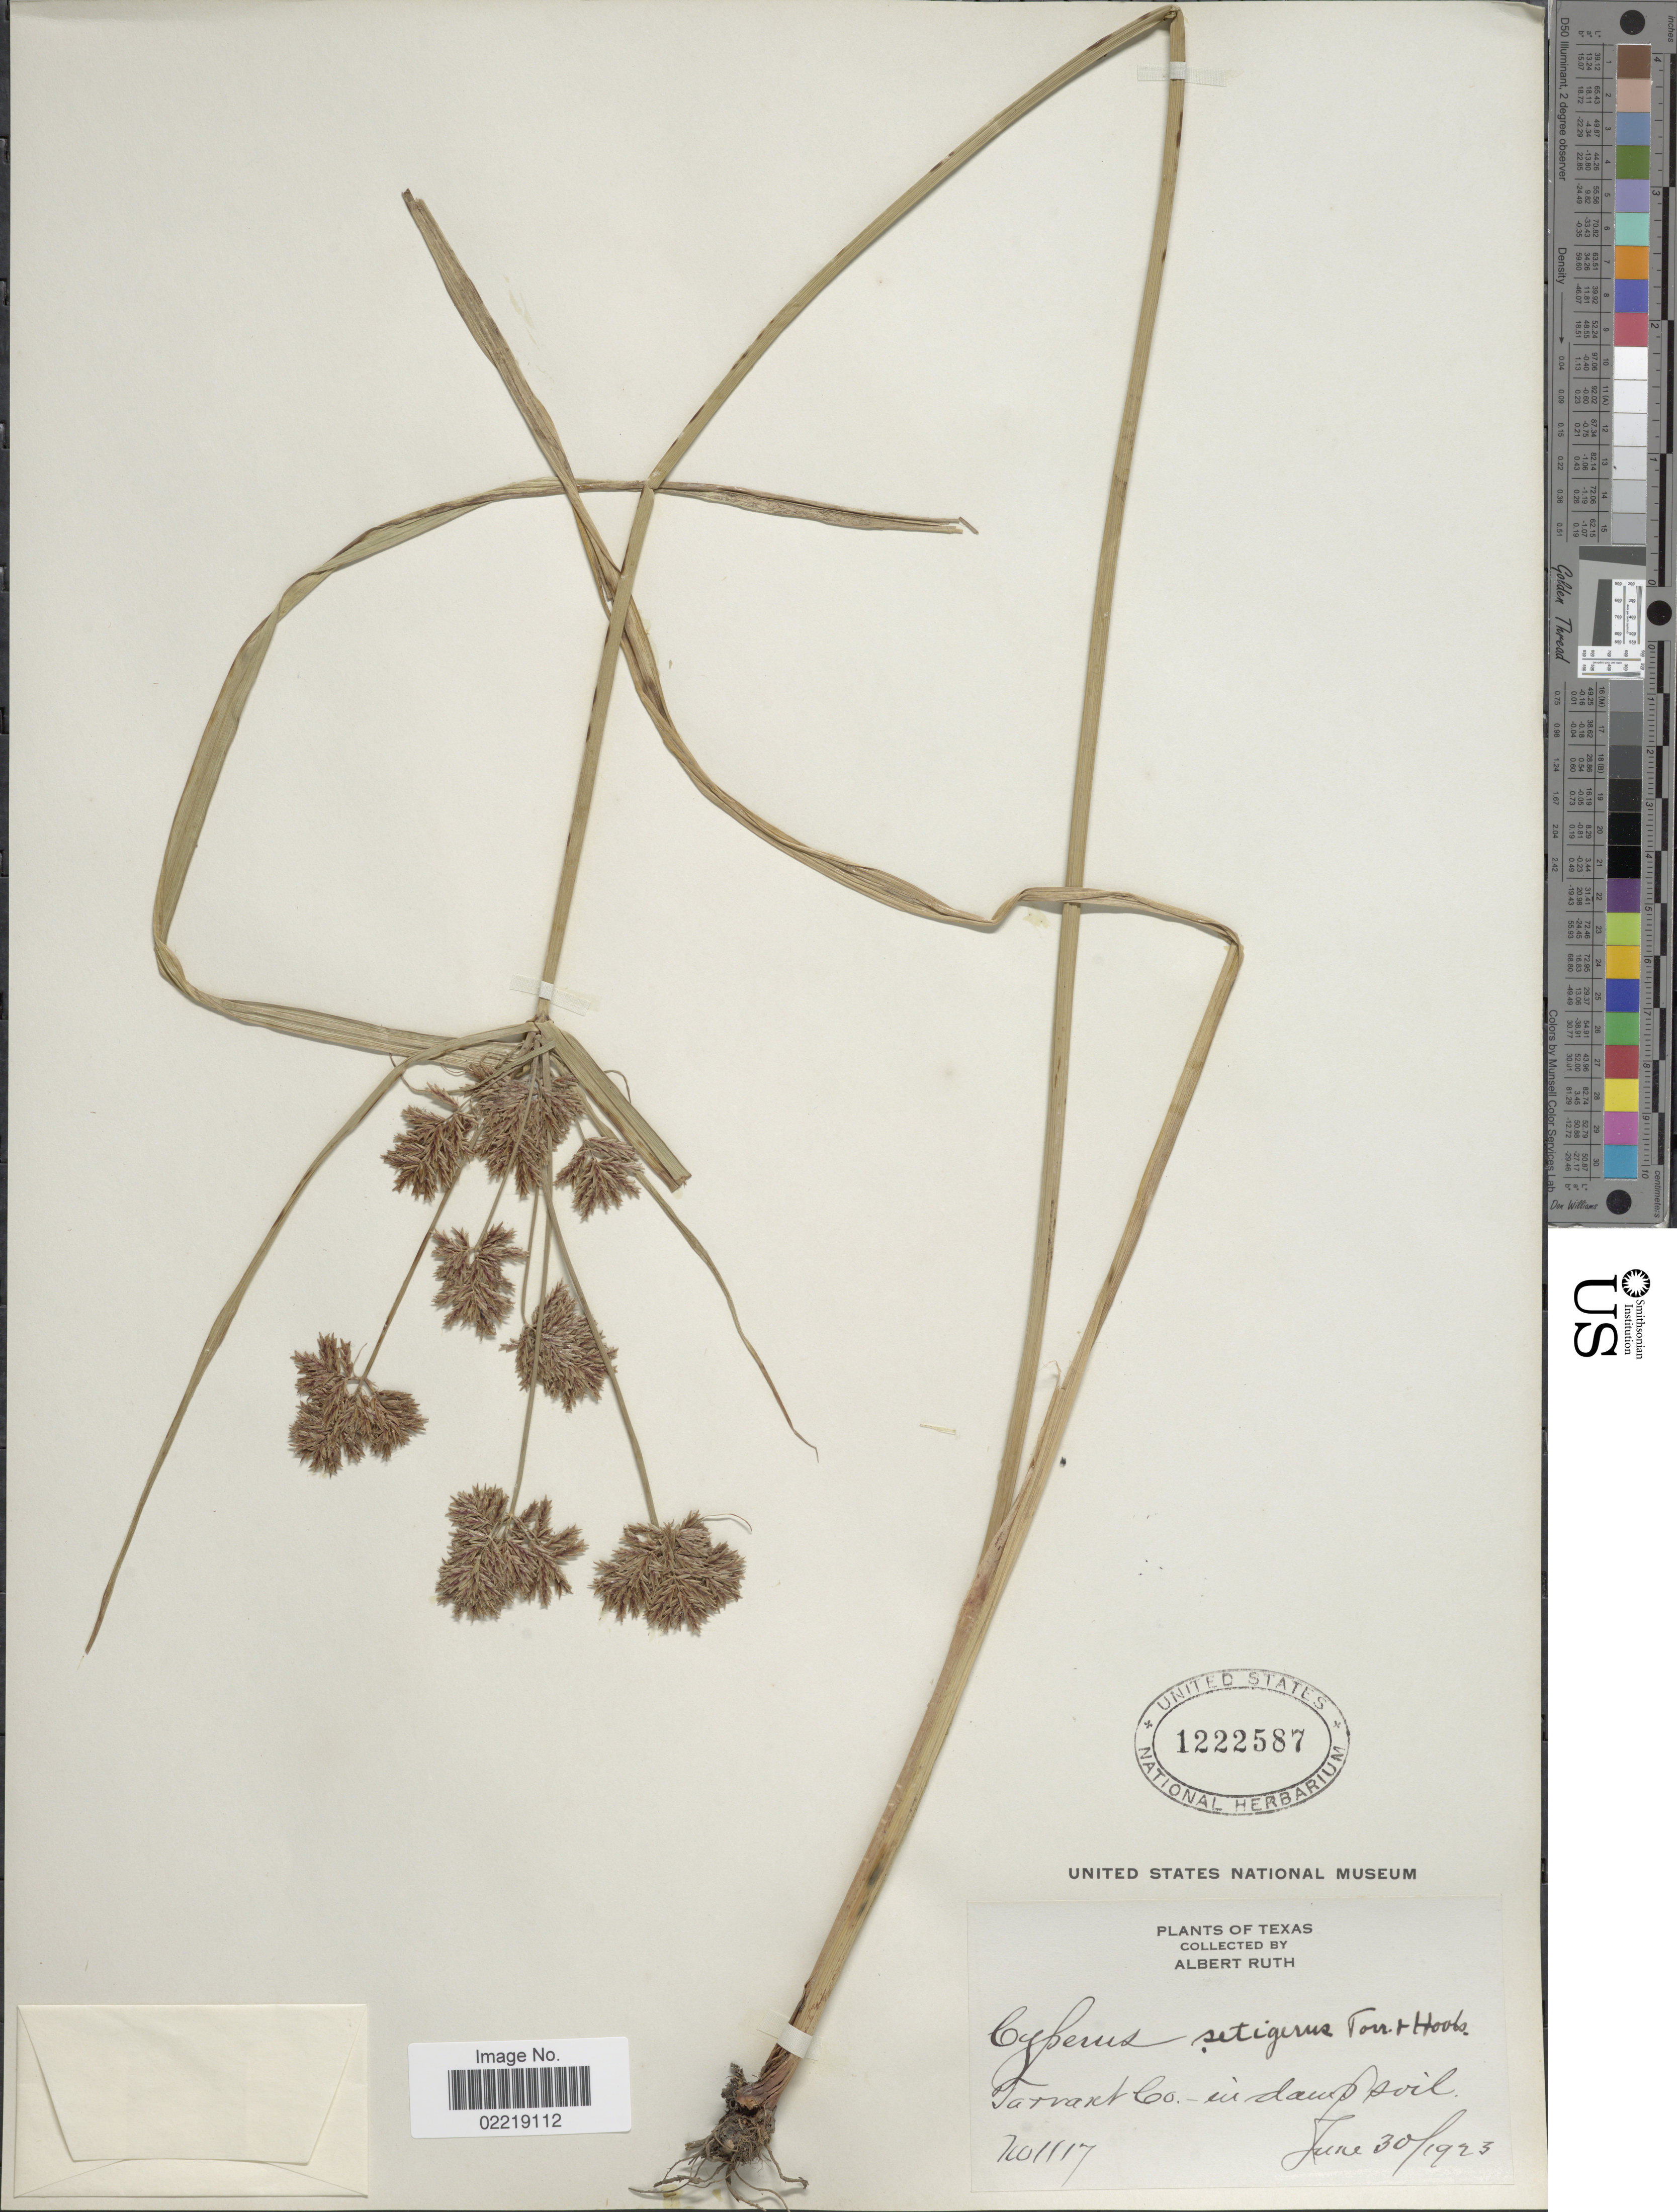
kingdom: Plantae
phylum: Tracheophyta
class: Liliopsida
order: Poales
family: Cyperaceae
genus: Cyperus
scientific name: Cyperus setigerus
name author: Torr. & Hook.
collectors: A. Ruth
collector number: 1117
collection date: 1923-06-30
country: United States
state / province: Texas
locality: Tarrant Co.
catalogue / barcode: US 1222587